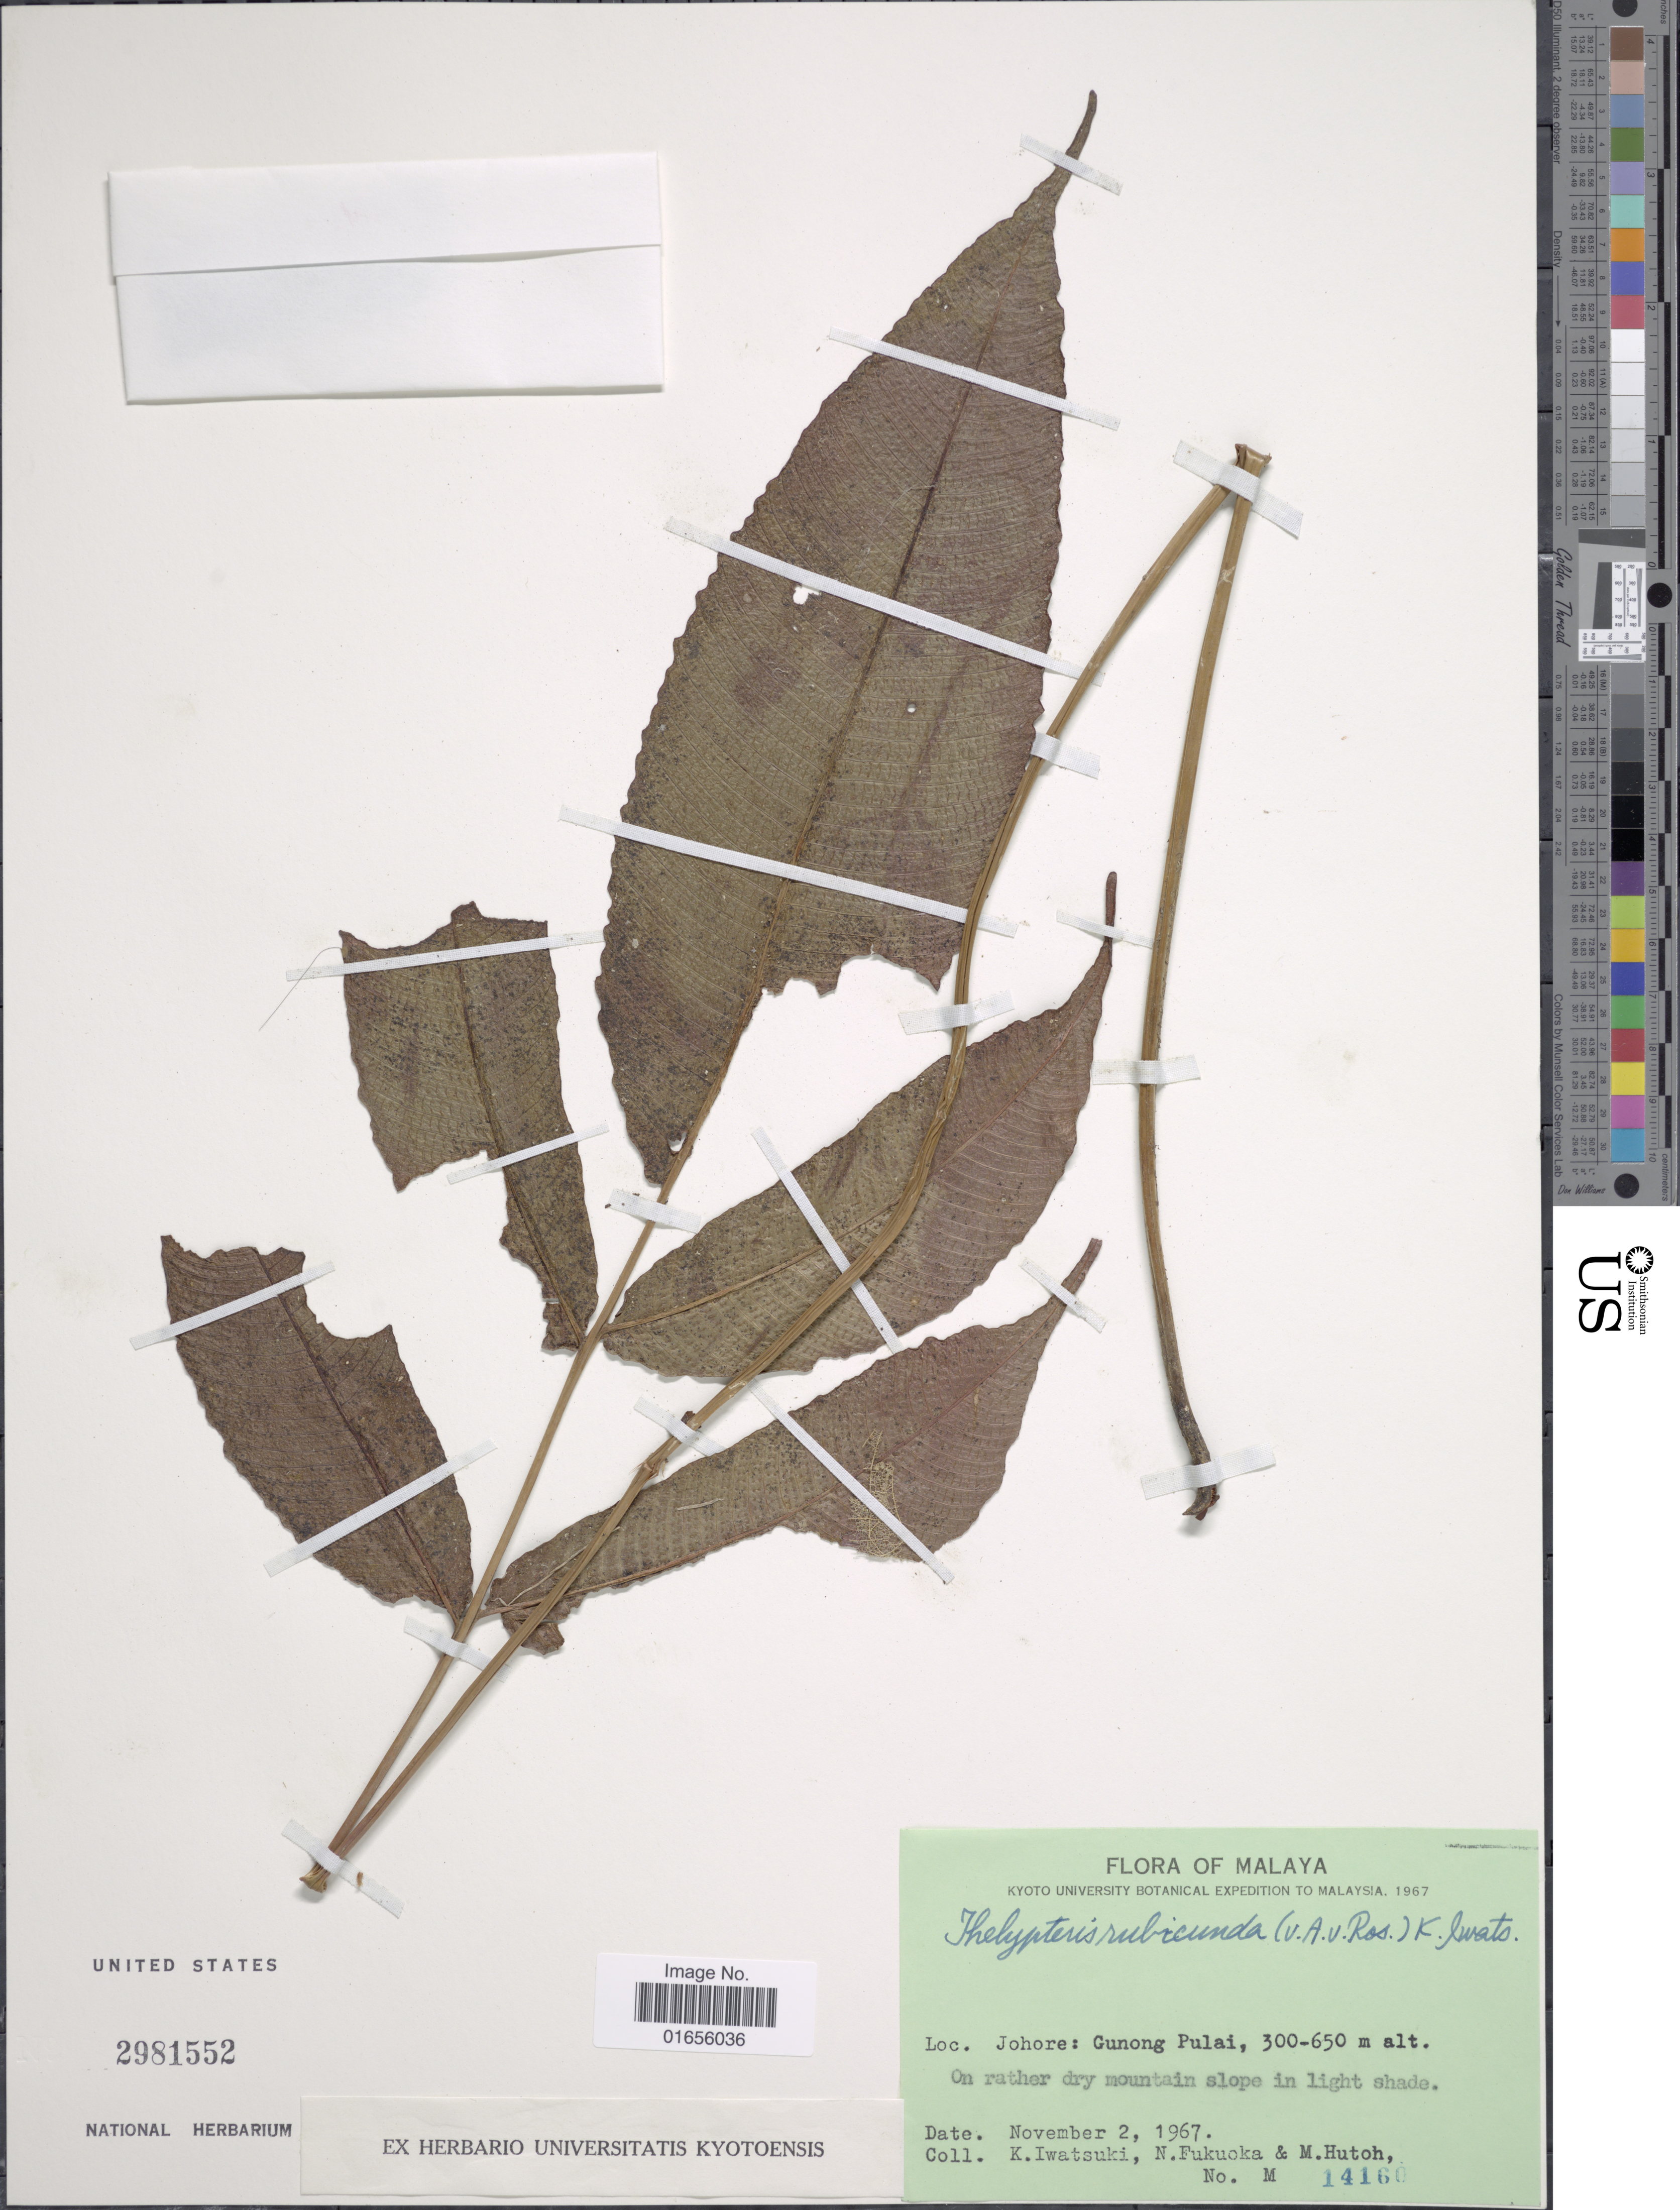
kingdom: Plantae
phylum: Tracheophyta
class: Polypodiopsida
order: Polypodiales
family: Thelypteridaceae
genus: Pronephrium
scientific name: Pronephrium rubicundum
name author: (Alderw.) Holttum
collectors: K. Iwatsuki, N. Fukuoka & M. Hutch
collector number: M14160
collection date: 1967-11-02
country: Malaysia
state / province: Johor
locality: Gunong Pulai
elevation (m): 300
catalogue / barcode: US 2981552